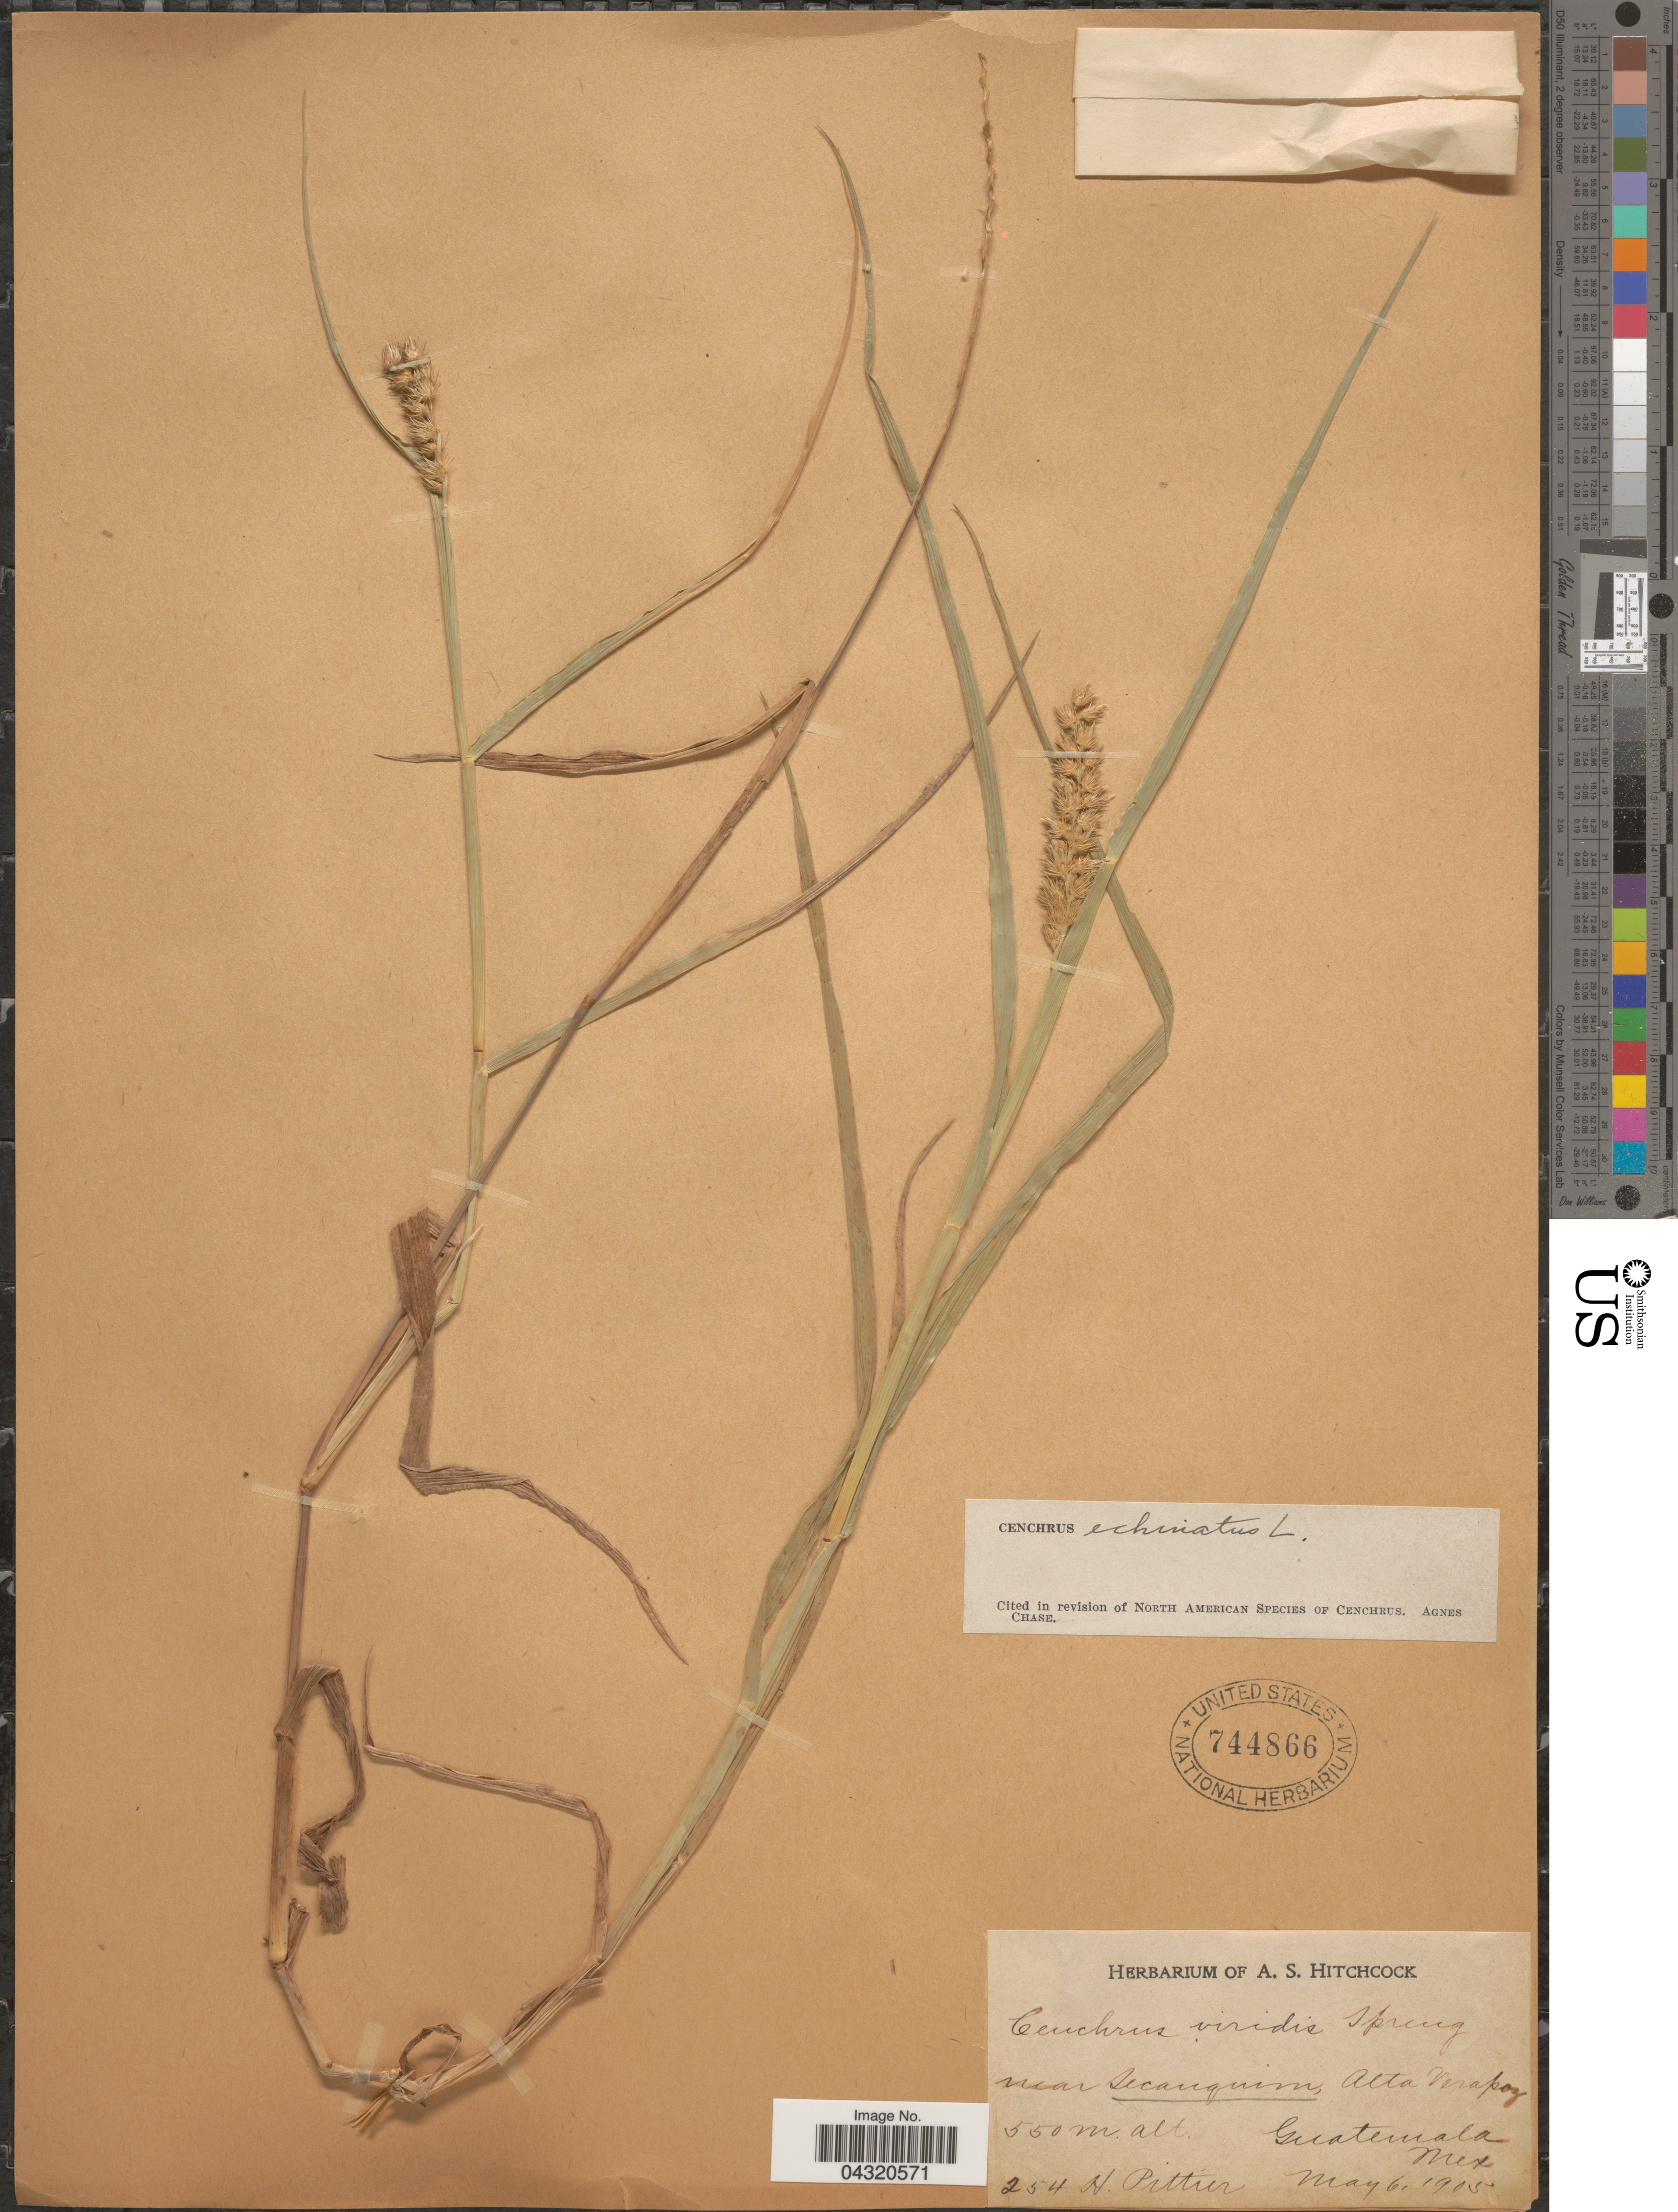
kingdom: Plantae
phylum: Tracheophyta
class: Liliopsida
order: Poales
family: Poaceae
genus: Cenchrus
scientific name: Cenchrus echinatus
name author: L.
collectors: H. F. Pittier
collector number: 254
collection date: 1905-05-06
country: Guatemala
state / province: Alta Verapaz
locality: Near Secanquim.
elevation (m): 550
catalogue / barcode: US 744866